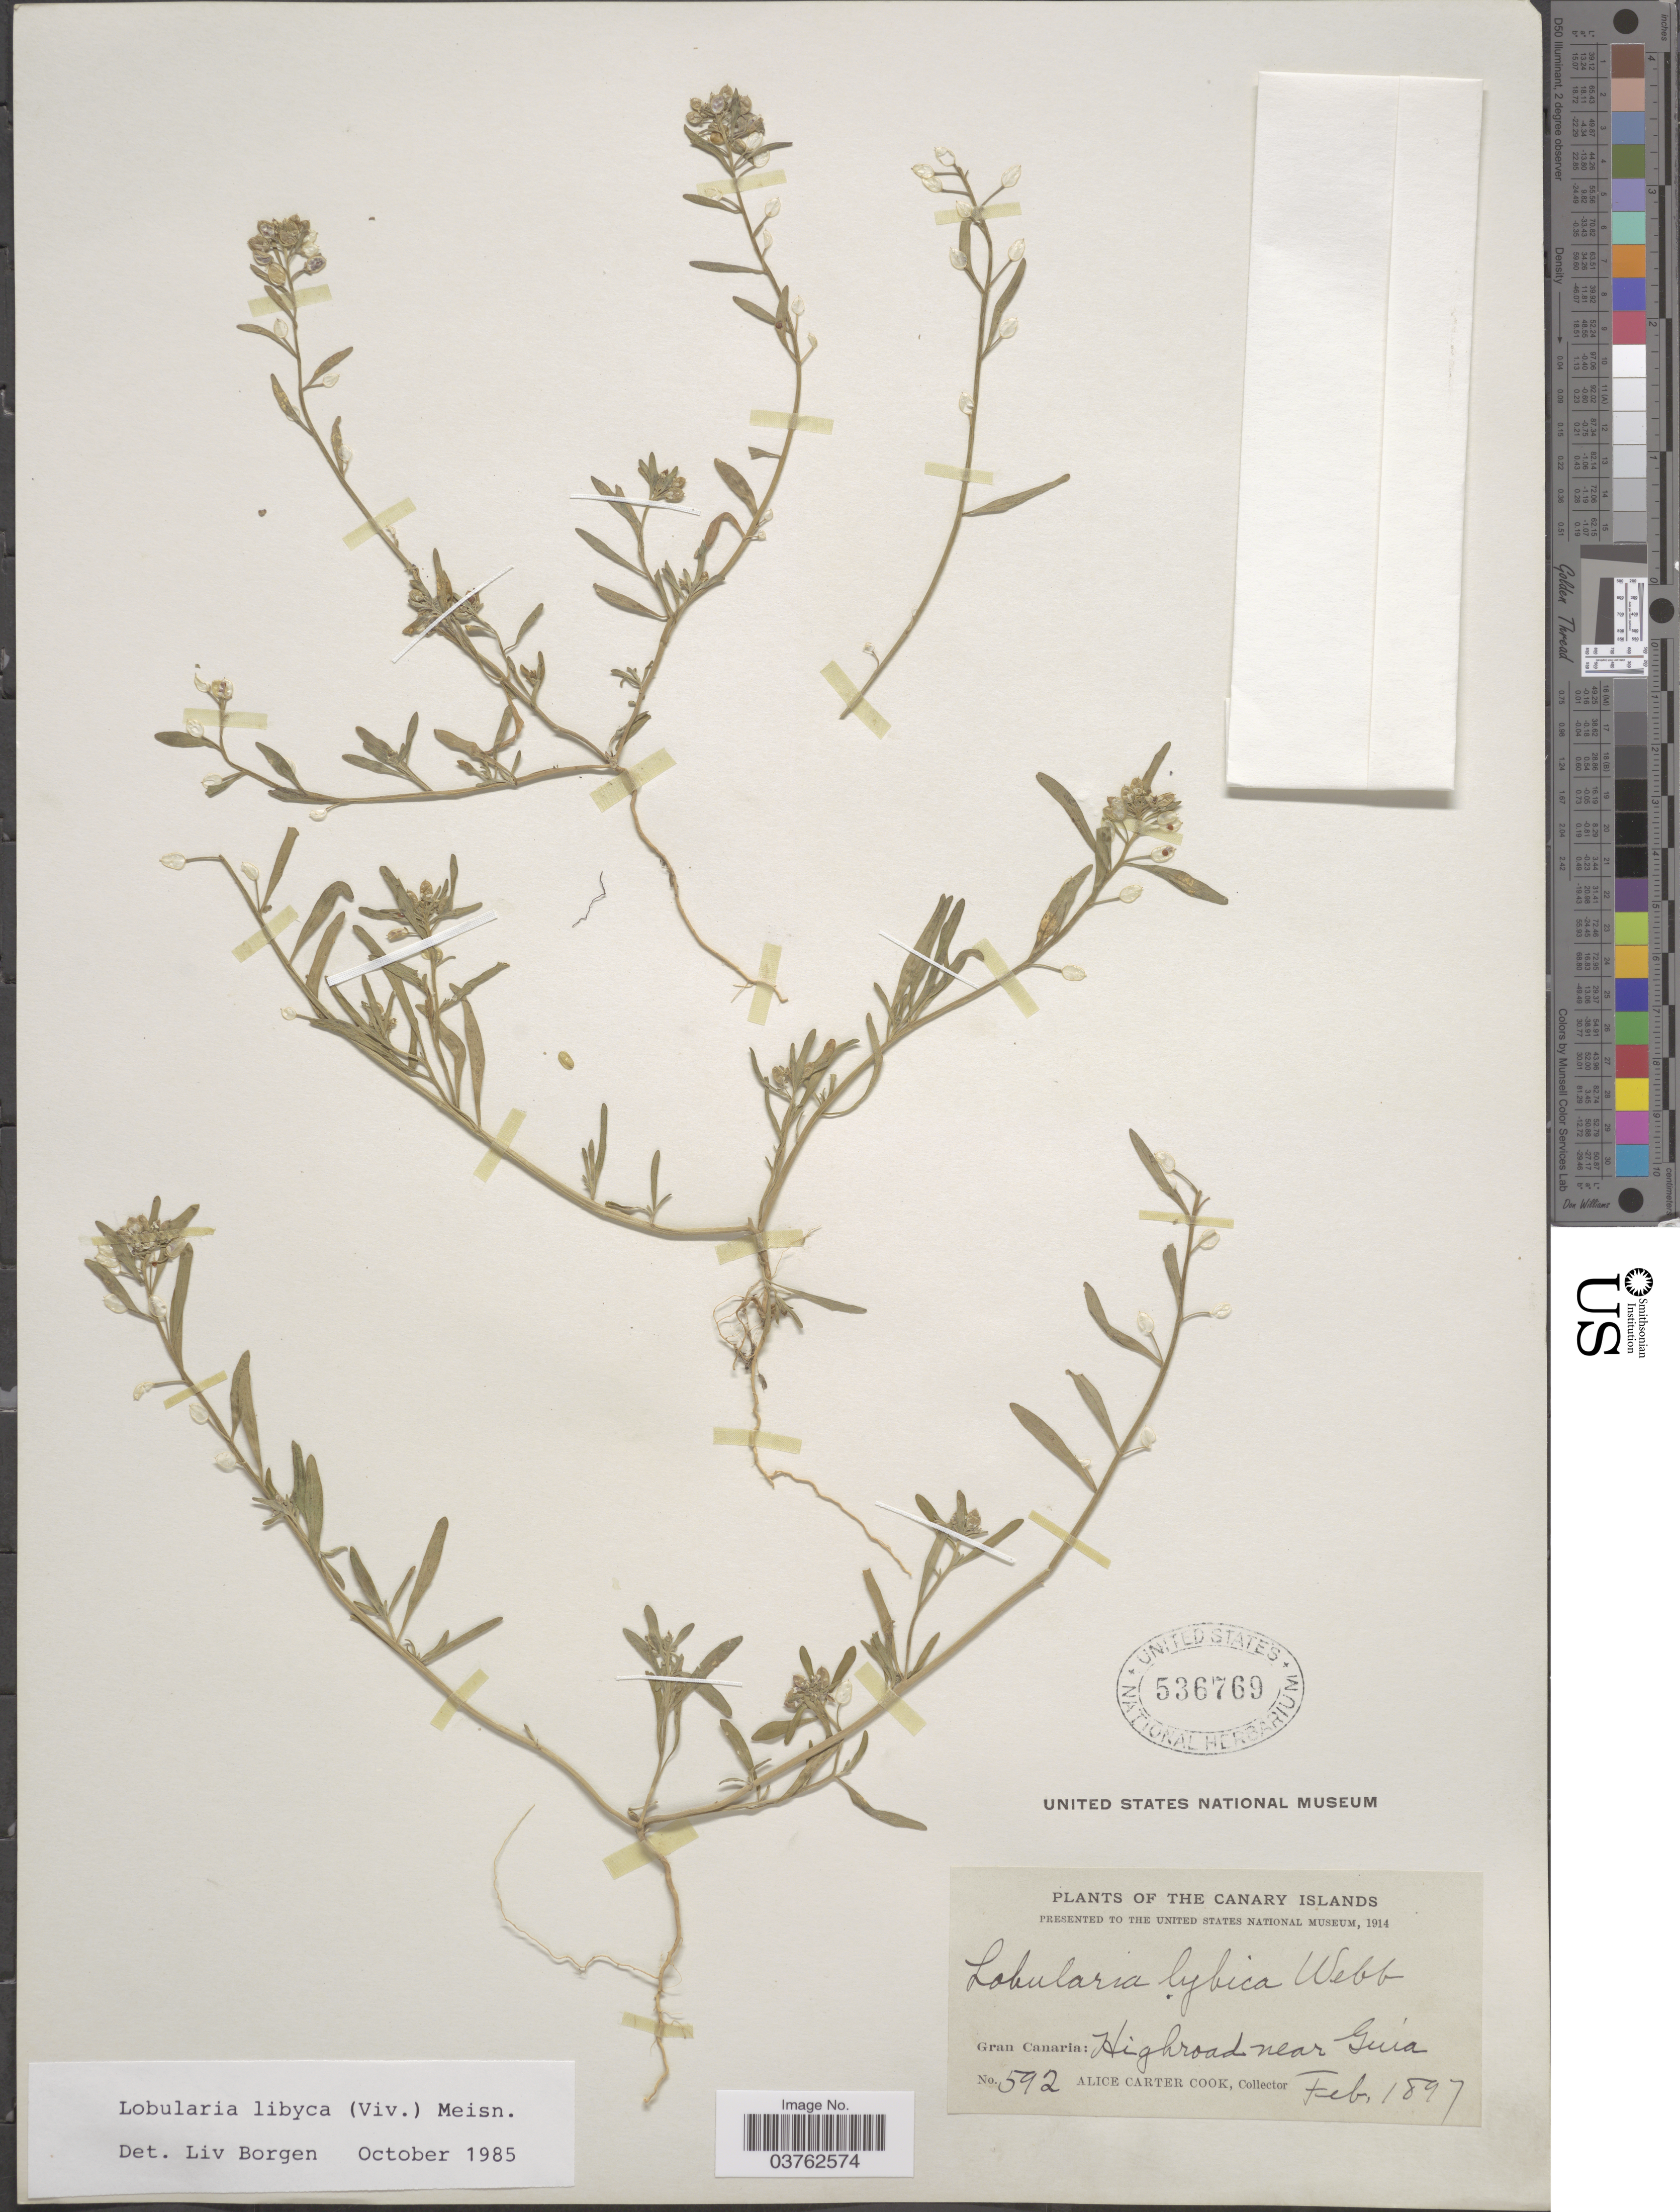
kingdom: Plantae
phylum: Tracheophyta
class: Magnoliopsida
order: Brassicales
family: Brassicaceae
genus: Lobularia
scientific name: Lobularia libyca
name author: (Viv.) Meisn.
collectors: Alice C. Cook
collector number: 592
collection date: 1897-02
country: Spain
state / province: Canarias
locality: Canary Islands. Gran Canaria: Highroad near Guia.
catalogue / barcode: US 536769